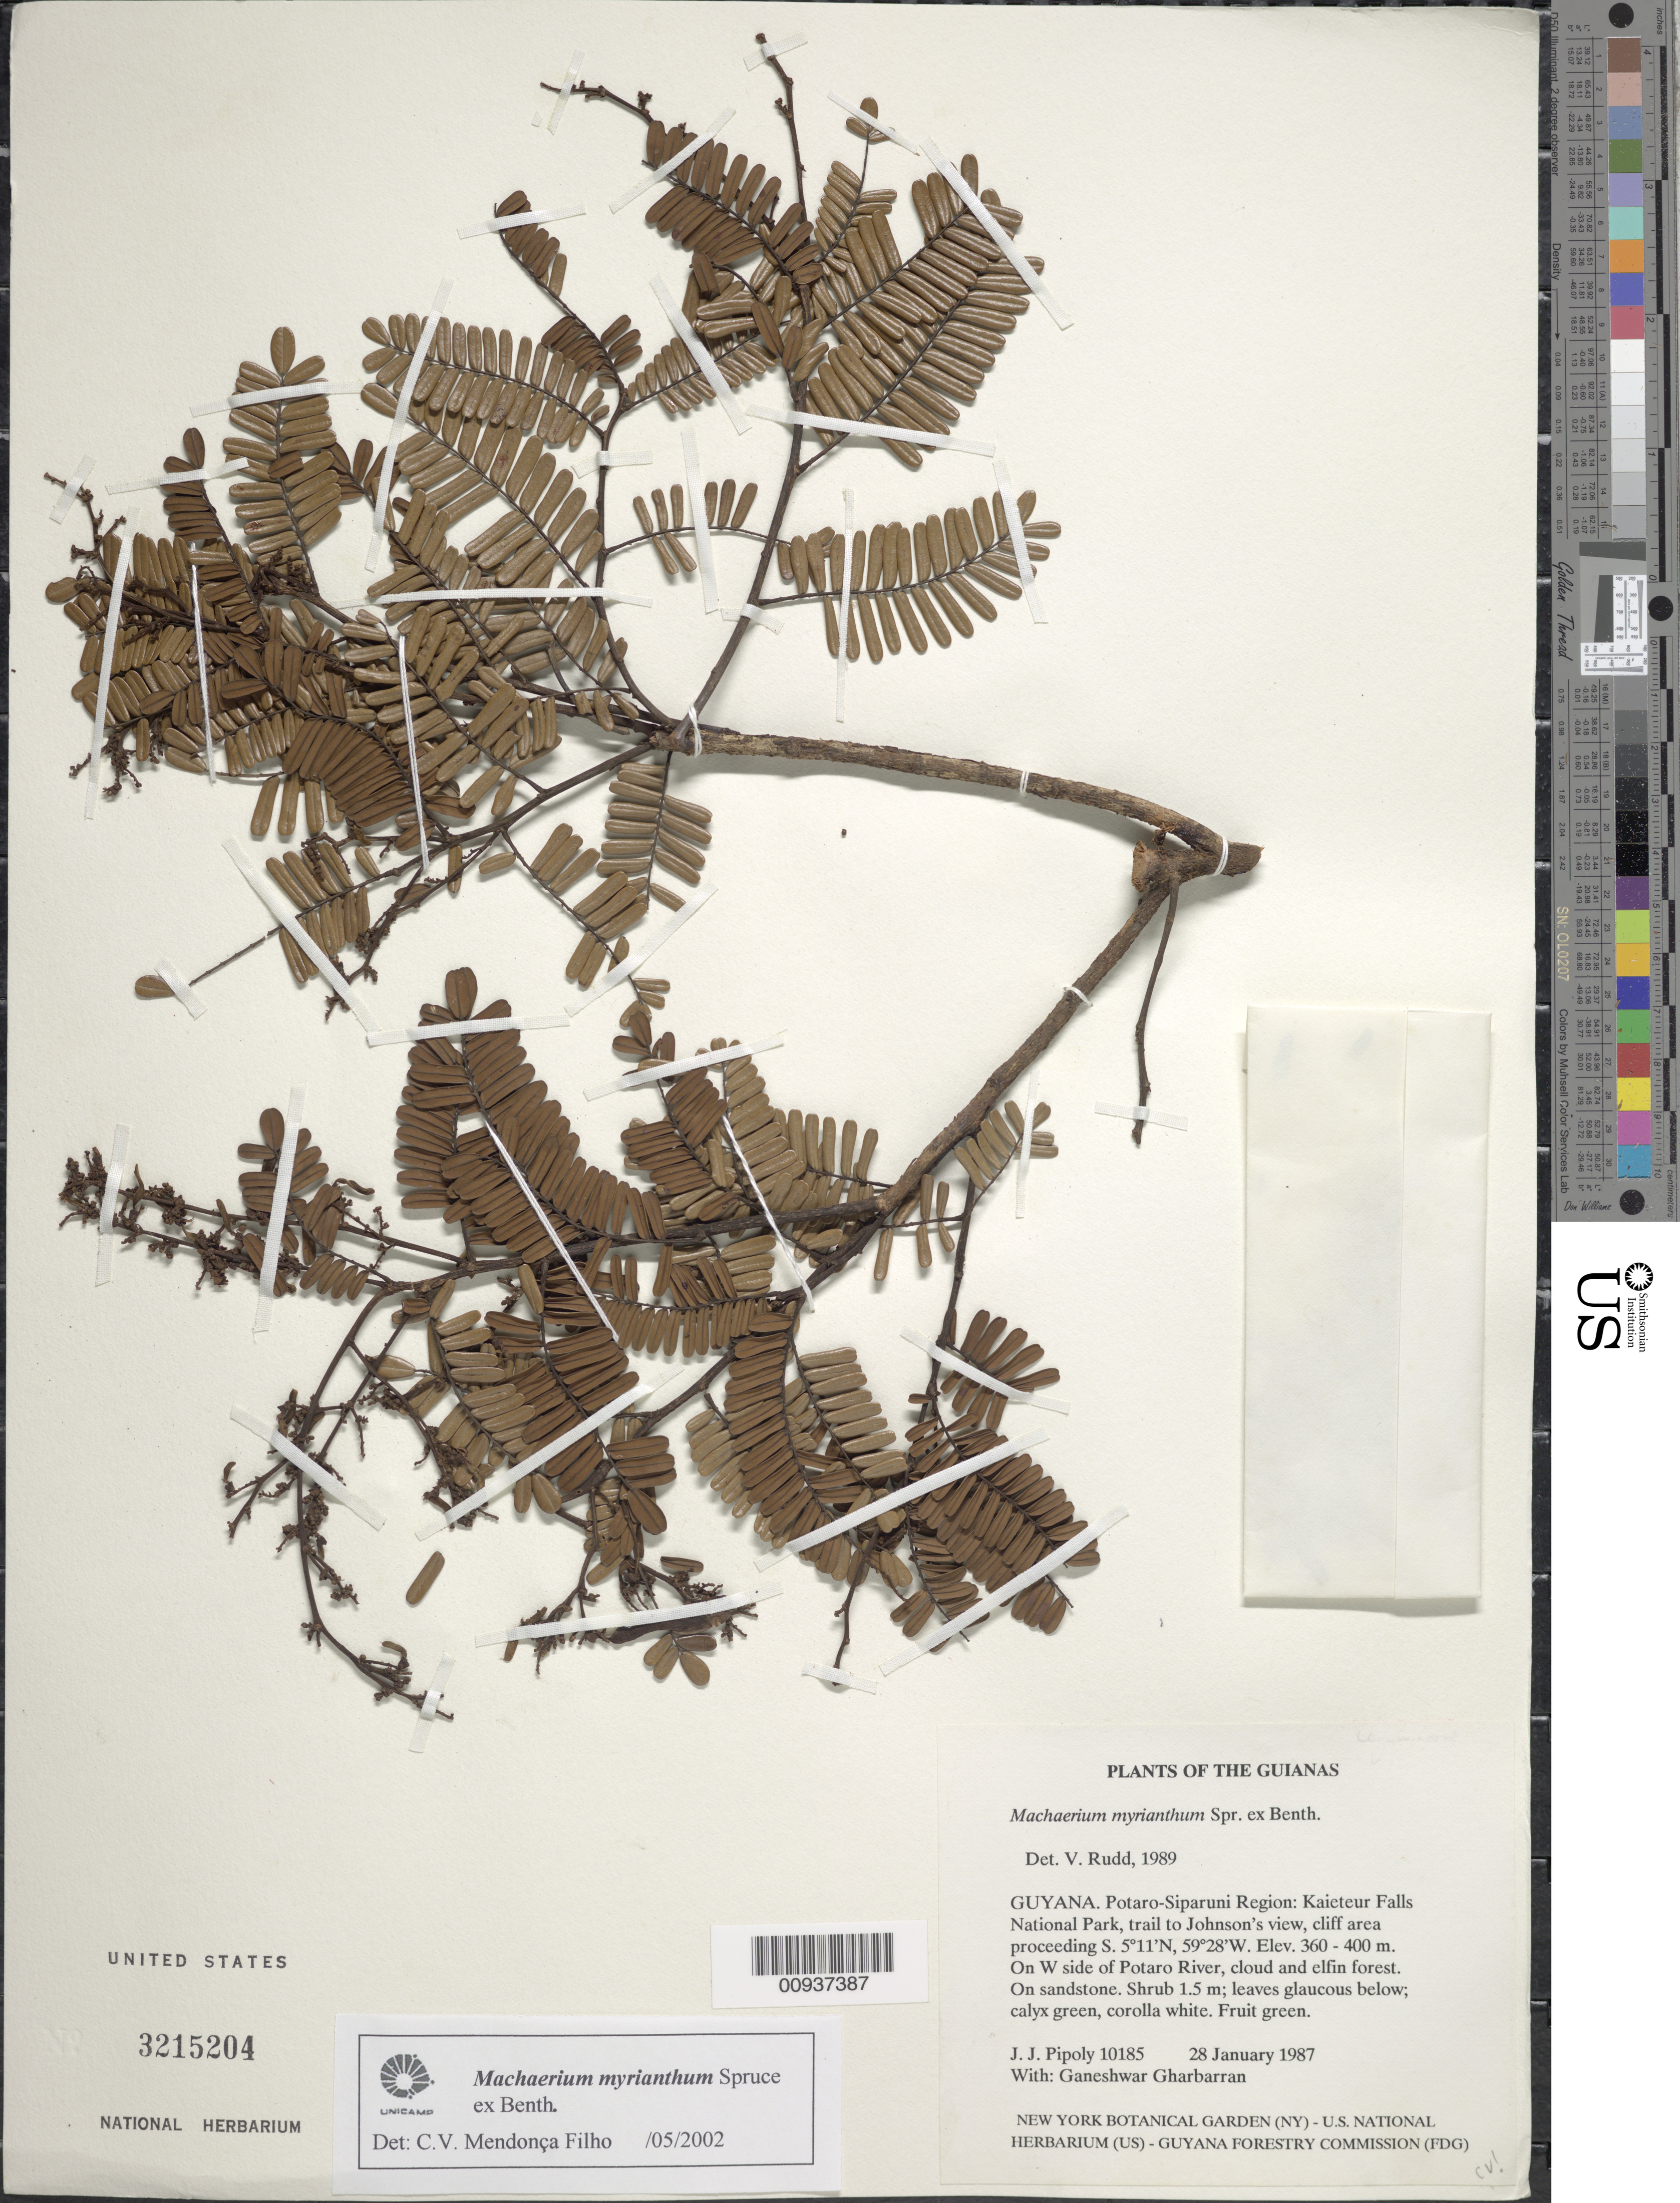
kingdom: Plantae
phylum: Tracheophyta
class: Magnoliopsida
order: Fabales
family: Fabaceae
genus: Machaerium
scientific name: Machaerium myrianthum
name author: Spruce ex Benth.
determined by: Rudd, V. E.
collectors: J. J. Pipoly & G. Gharbarran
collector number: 10185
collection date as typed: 28 January 1987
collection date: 1987-01-28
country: Guyana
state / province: Potaro-Siparuni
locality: Kaieteur Falls National Park, trail to Johnson's view, cliff area proceeding S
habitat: On W side of Potaro River, cloud and elfin forest. On sandstone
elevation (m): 360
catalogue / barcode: US 3215204